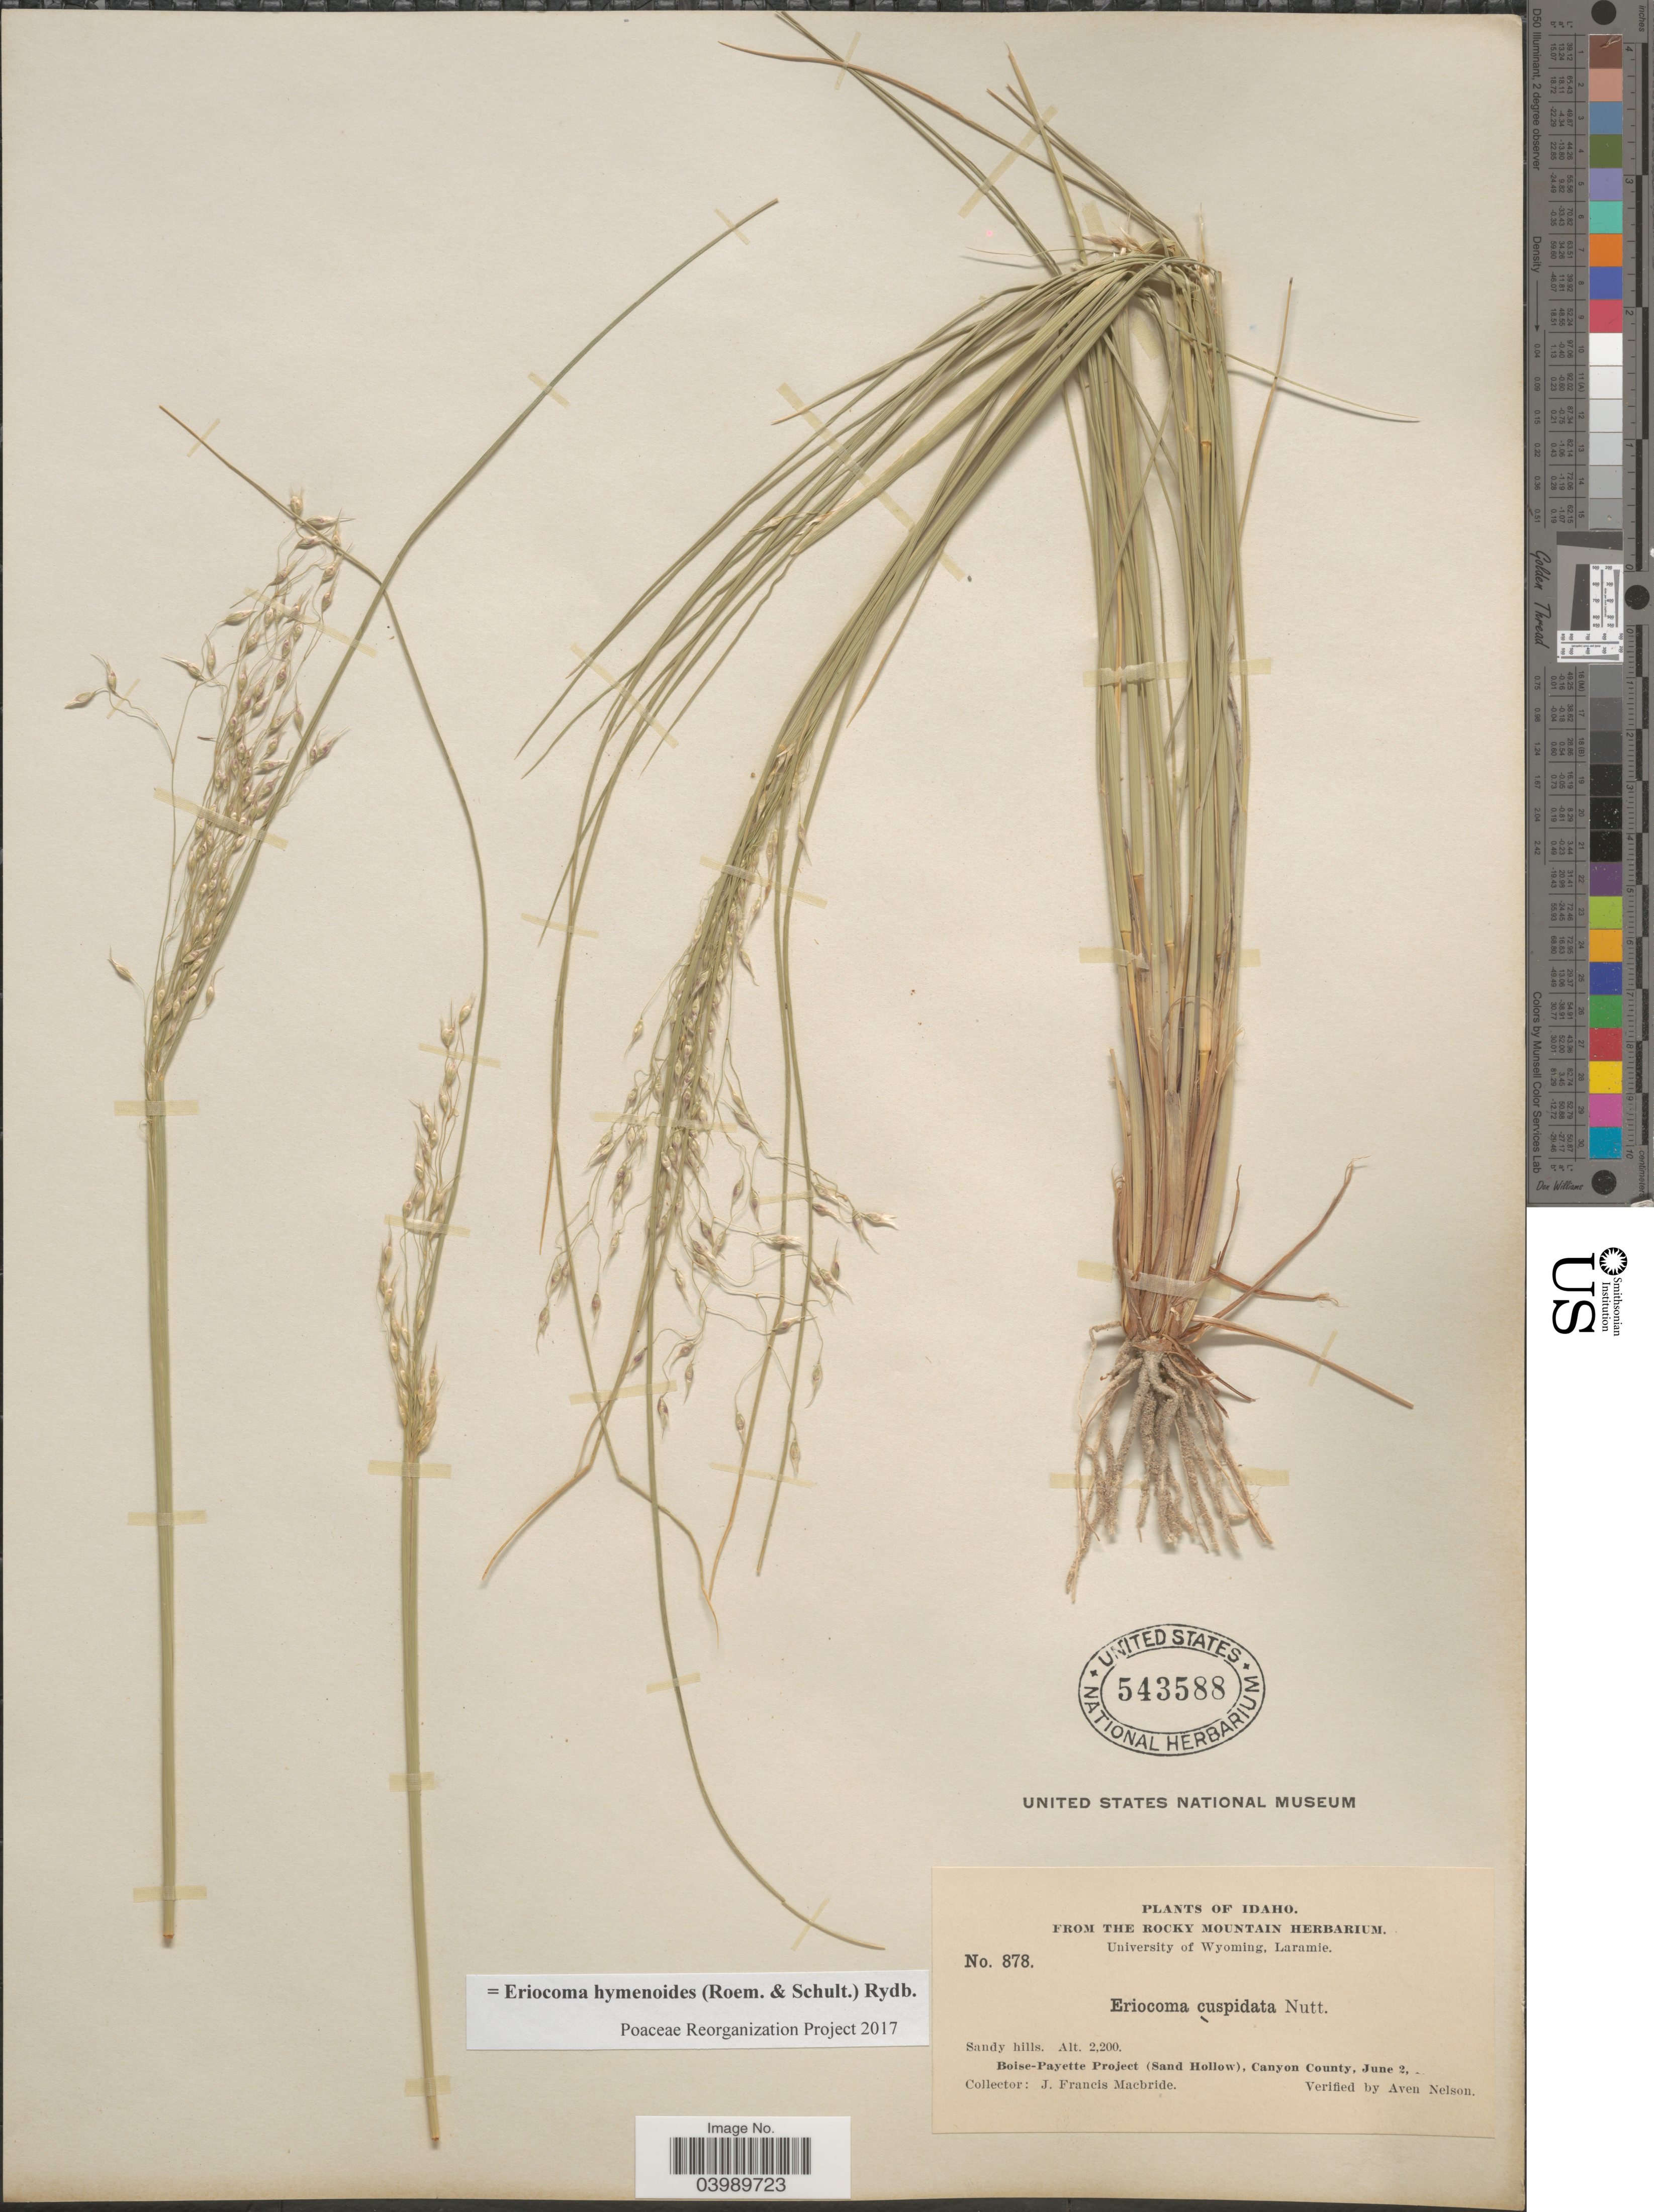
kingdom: Plantae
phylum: Tracheophyta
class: Liliopsida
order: Poales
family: Poaceae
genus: Eriocoma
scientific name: Eriocoma hymenoides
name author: (Roem. & Schult.) Rydb.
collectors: J. F. Macbride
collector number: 878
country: United States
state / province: Idaho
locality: Boise-Payette Project (Sand Hollow), Canyon County.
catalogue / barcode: US 543588